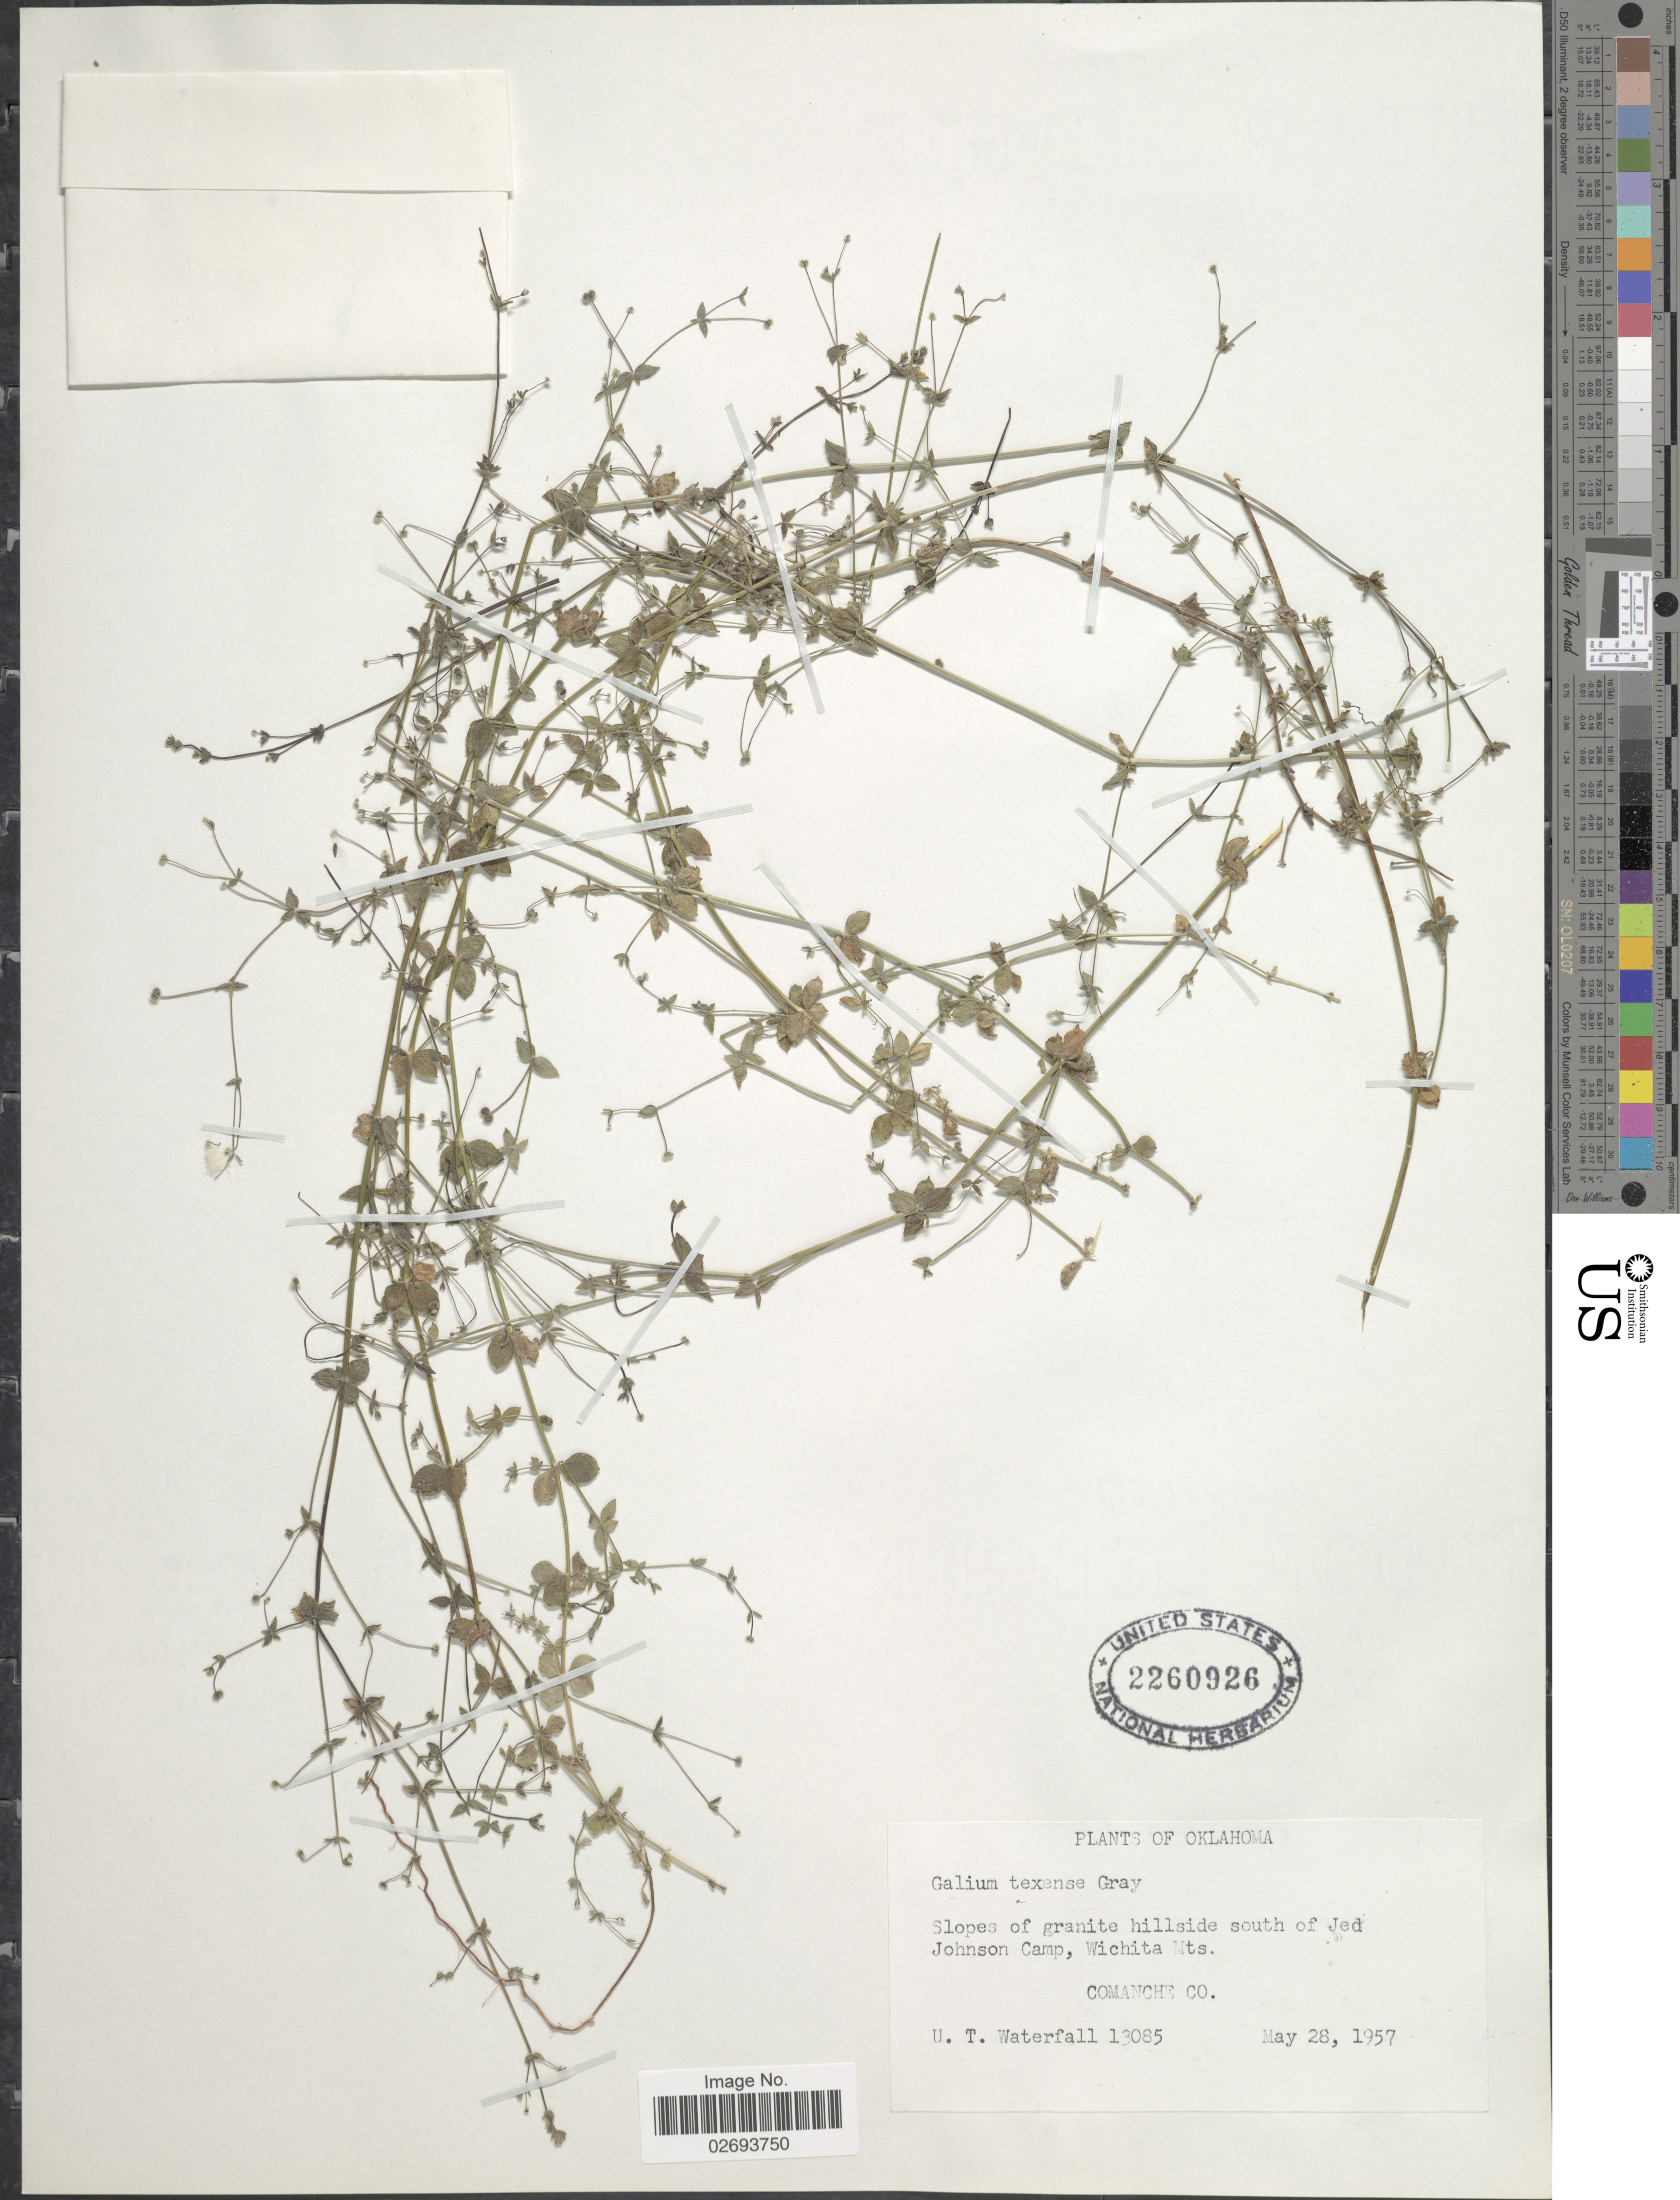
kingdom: Plantae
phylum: Tracheophyta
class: Magnoliopsida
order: Gentianales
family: Rubiaceae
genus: Galium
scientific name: Galium texense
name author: A. Gray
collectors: U. T. Waterfall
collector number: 13085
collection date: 1957-05-28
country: United States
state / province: Oklahoma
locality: Slopes of granite hillside south of Jed Johnson Camp, Wichita Mts., Comanche Co.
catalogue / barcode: US 2260926